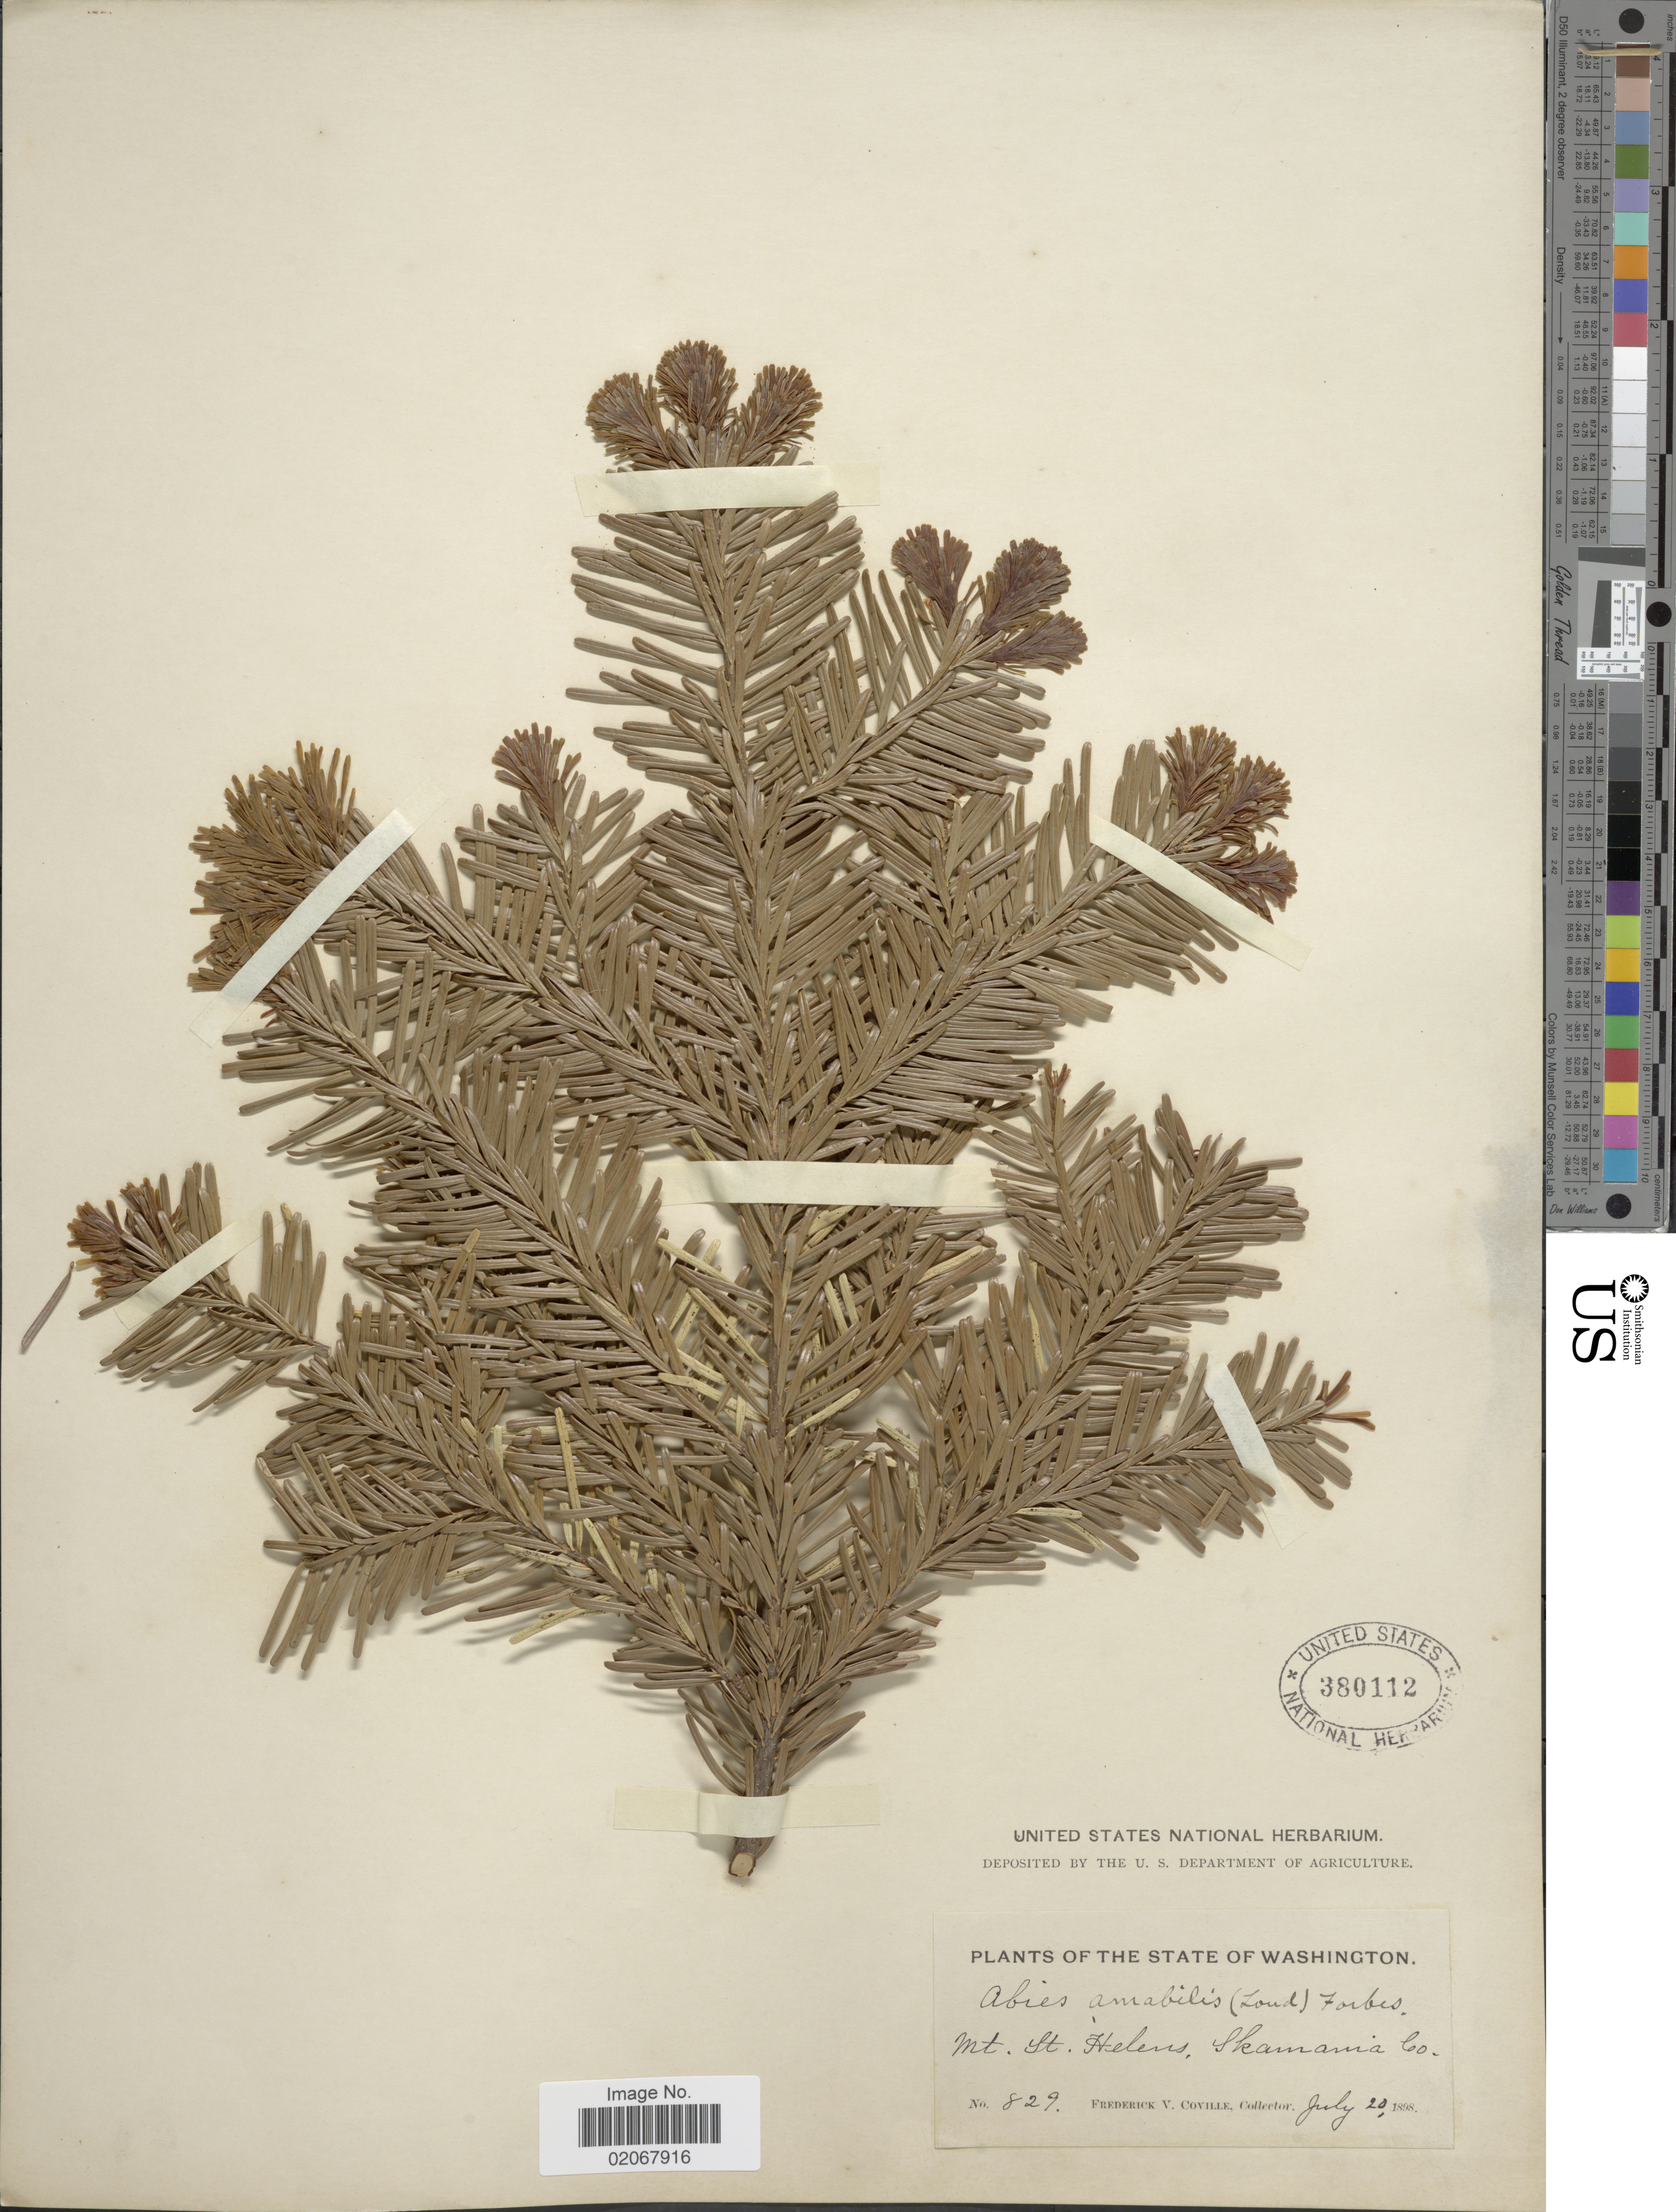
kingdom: Plantae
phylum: Tracheophyta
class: Pinopsida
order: Pinales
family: Pinaceae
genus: Abies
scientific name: Abies amabilis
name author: Douglas ex J. Forbes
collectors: F. V. Coville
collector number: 829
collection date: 1898-07-20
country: United States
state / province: Washington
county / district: Skamania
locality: Mt. St. Helens, Skamamia Co.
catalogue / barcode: US 380112